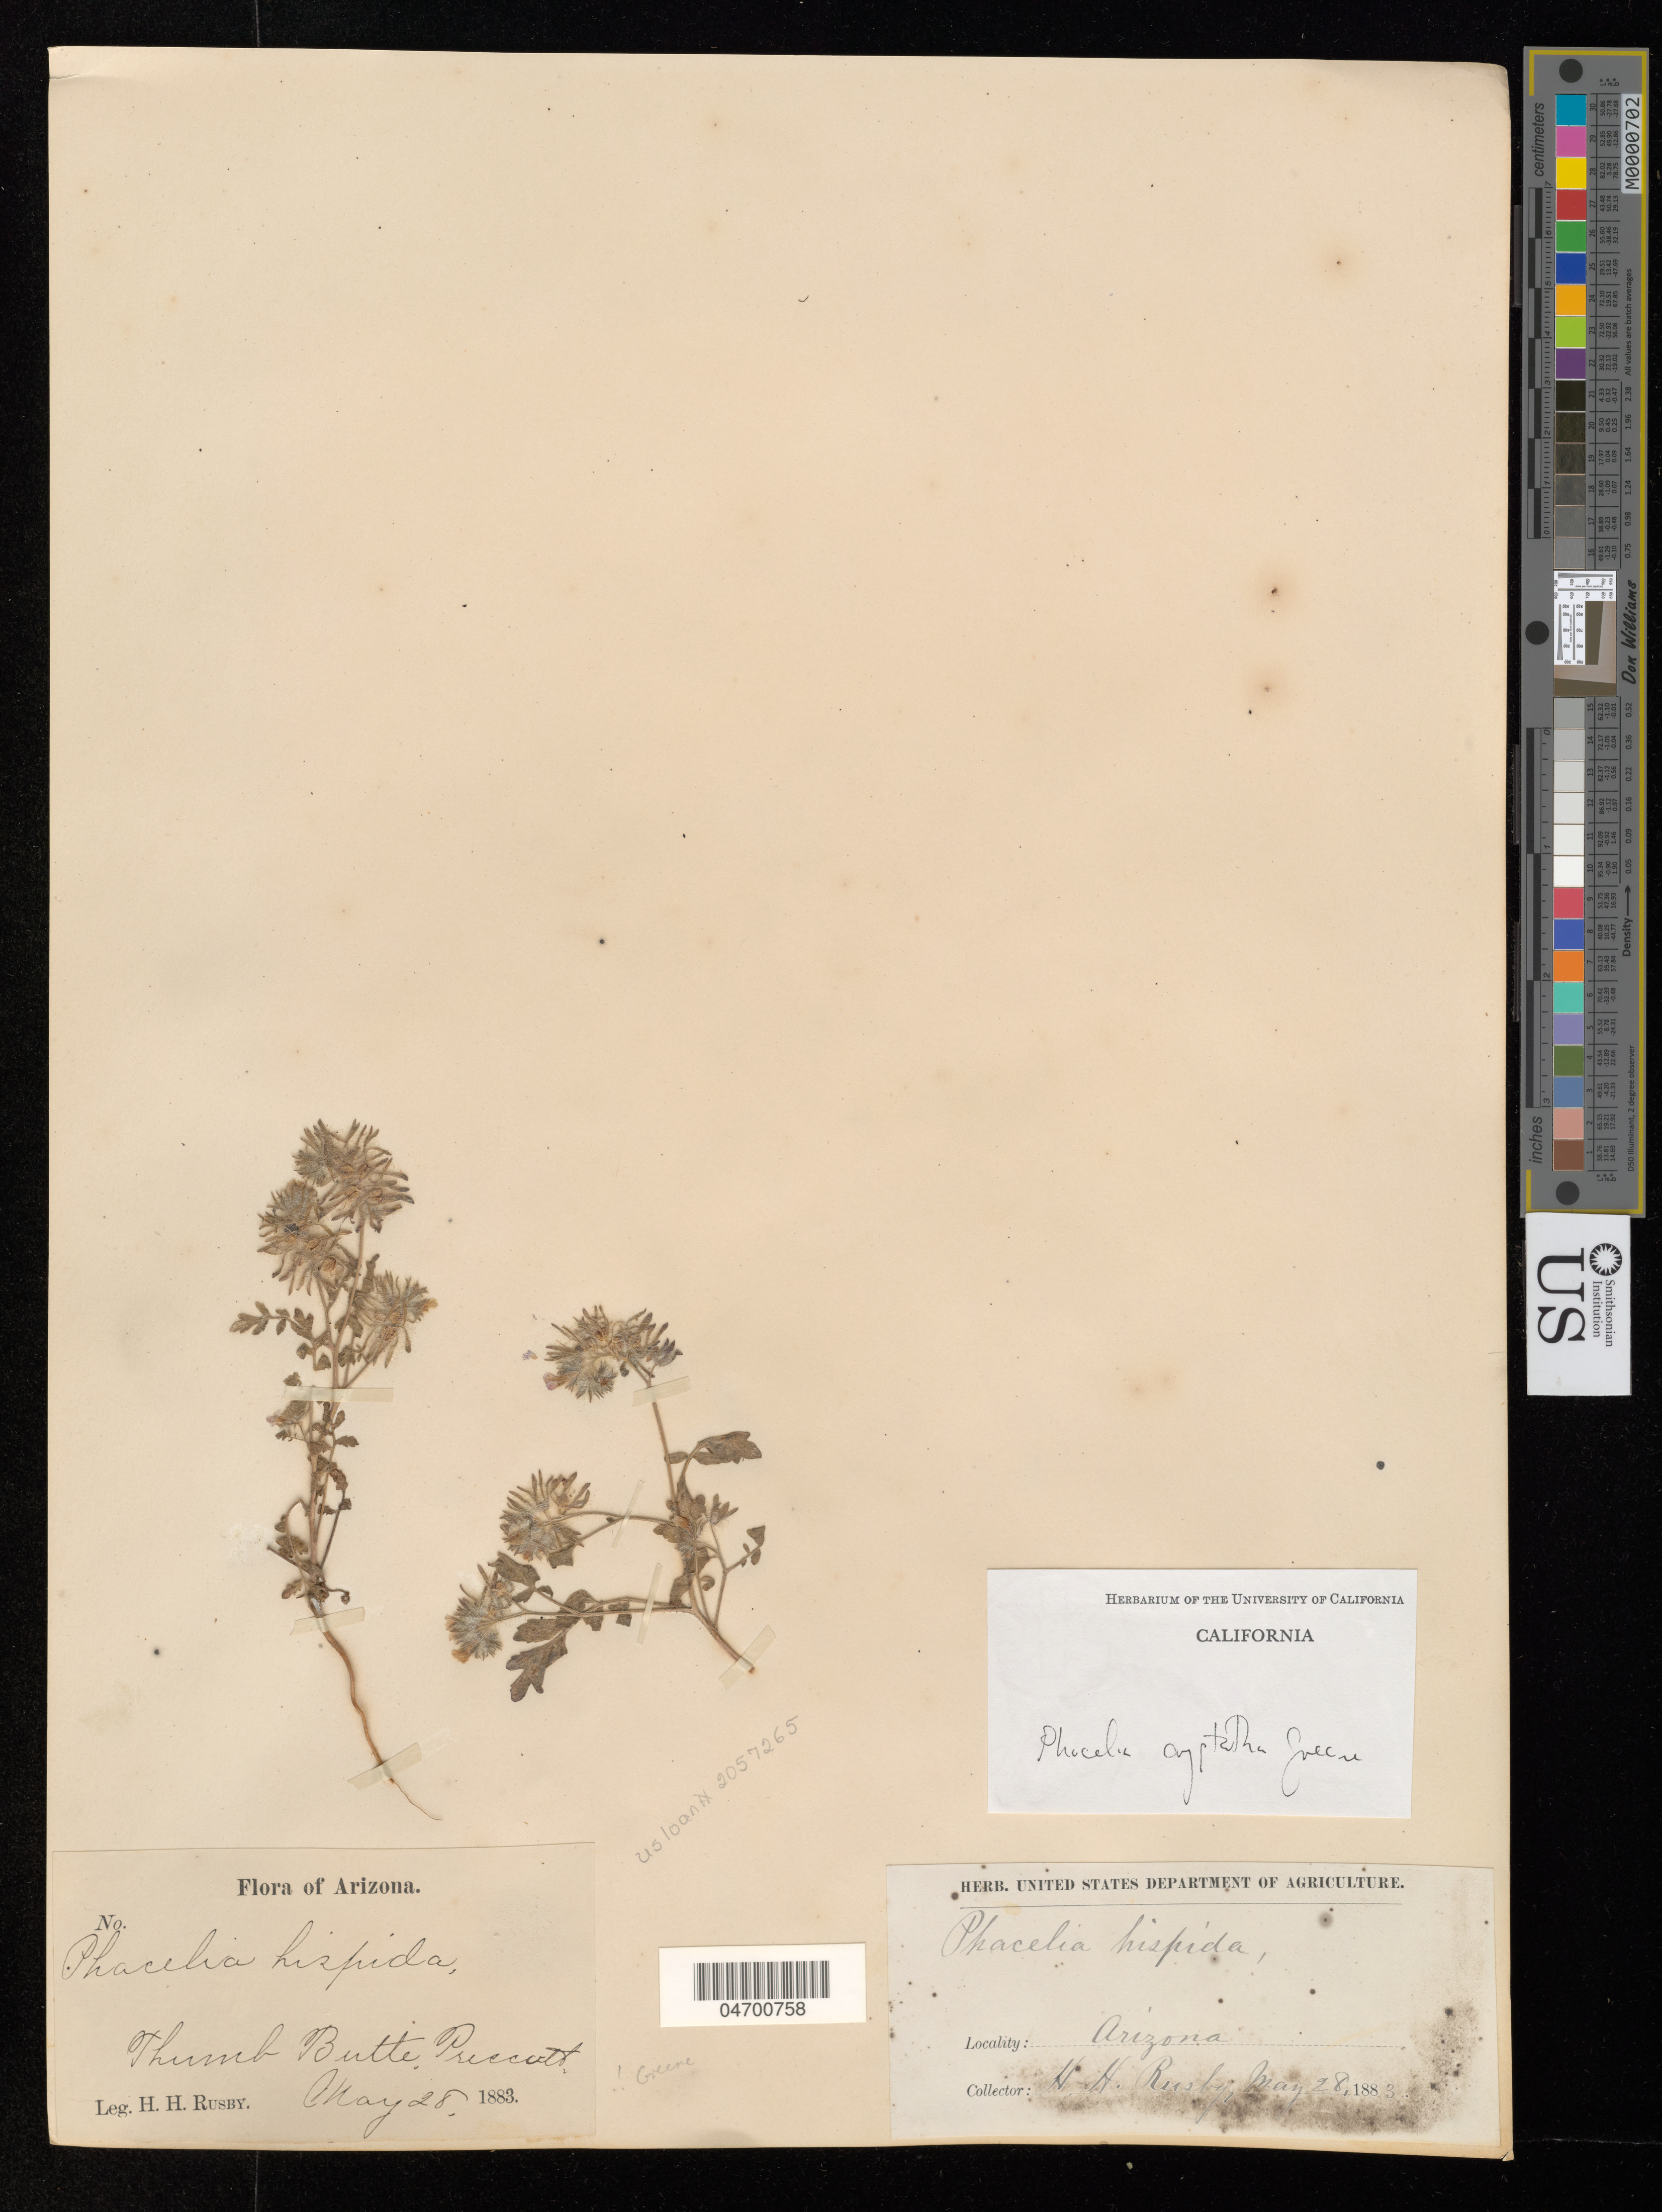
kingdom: Plantae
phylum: Tracheophyta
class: Magnoliopsida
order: Boraginales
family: Hydrophyllaceae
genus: Phacelia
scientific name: Phacelia cryptantha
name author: Greene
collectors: H. H. Rusby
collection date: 1883-05-28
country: United States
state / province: Arizona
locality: Thumb Butte, Prescott.